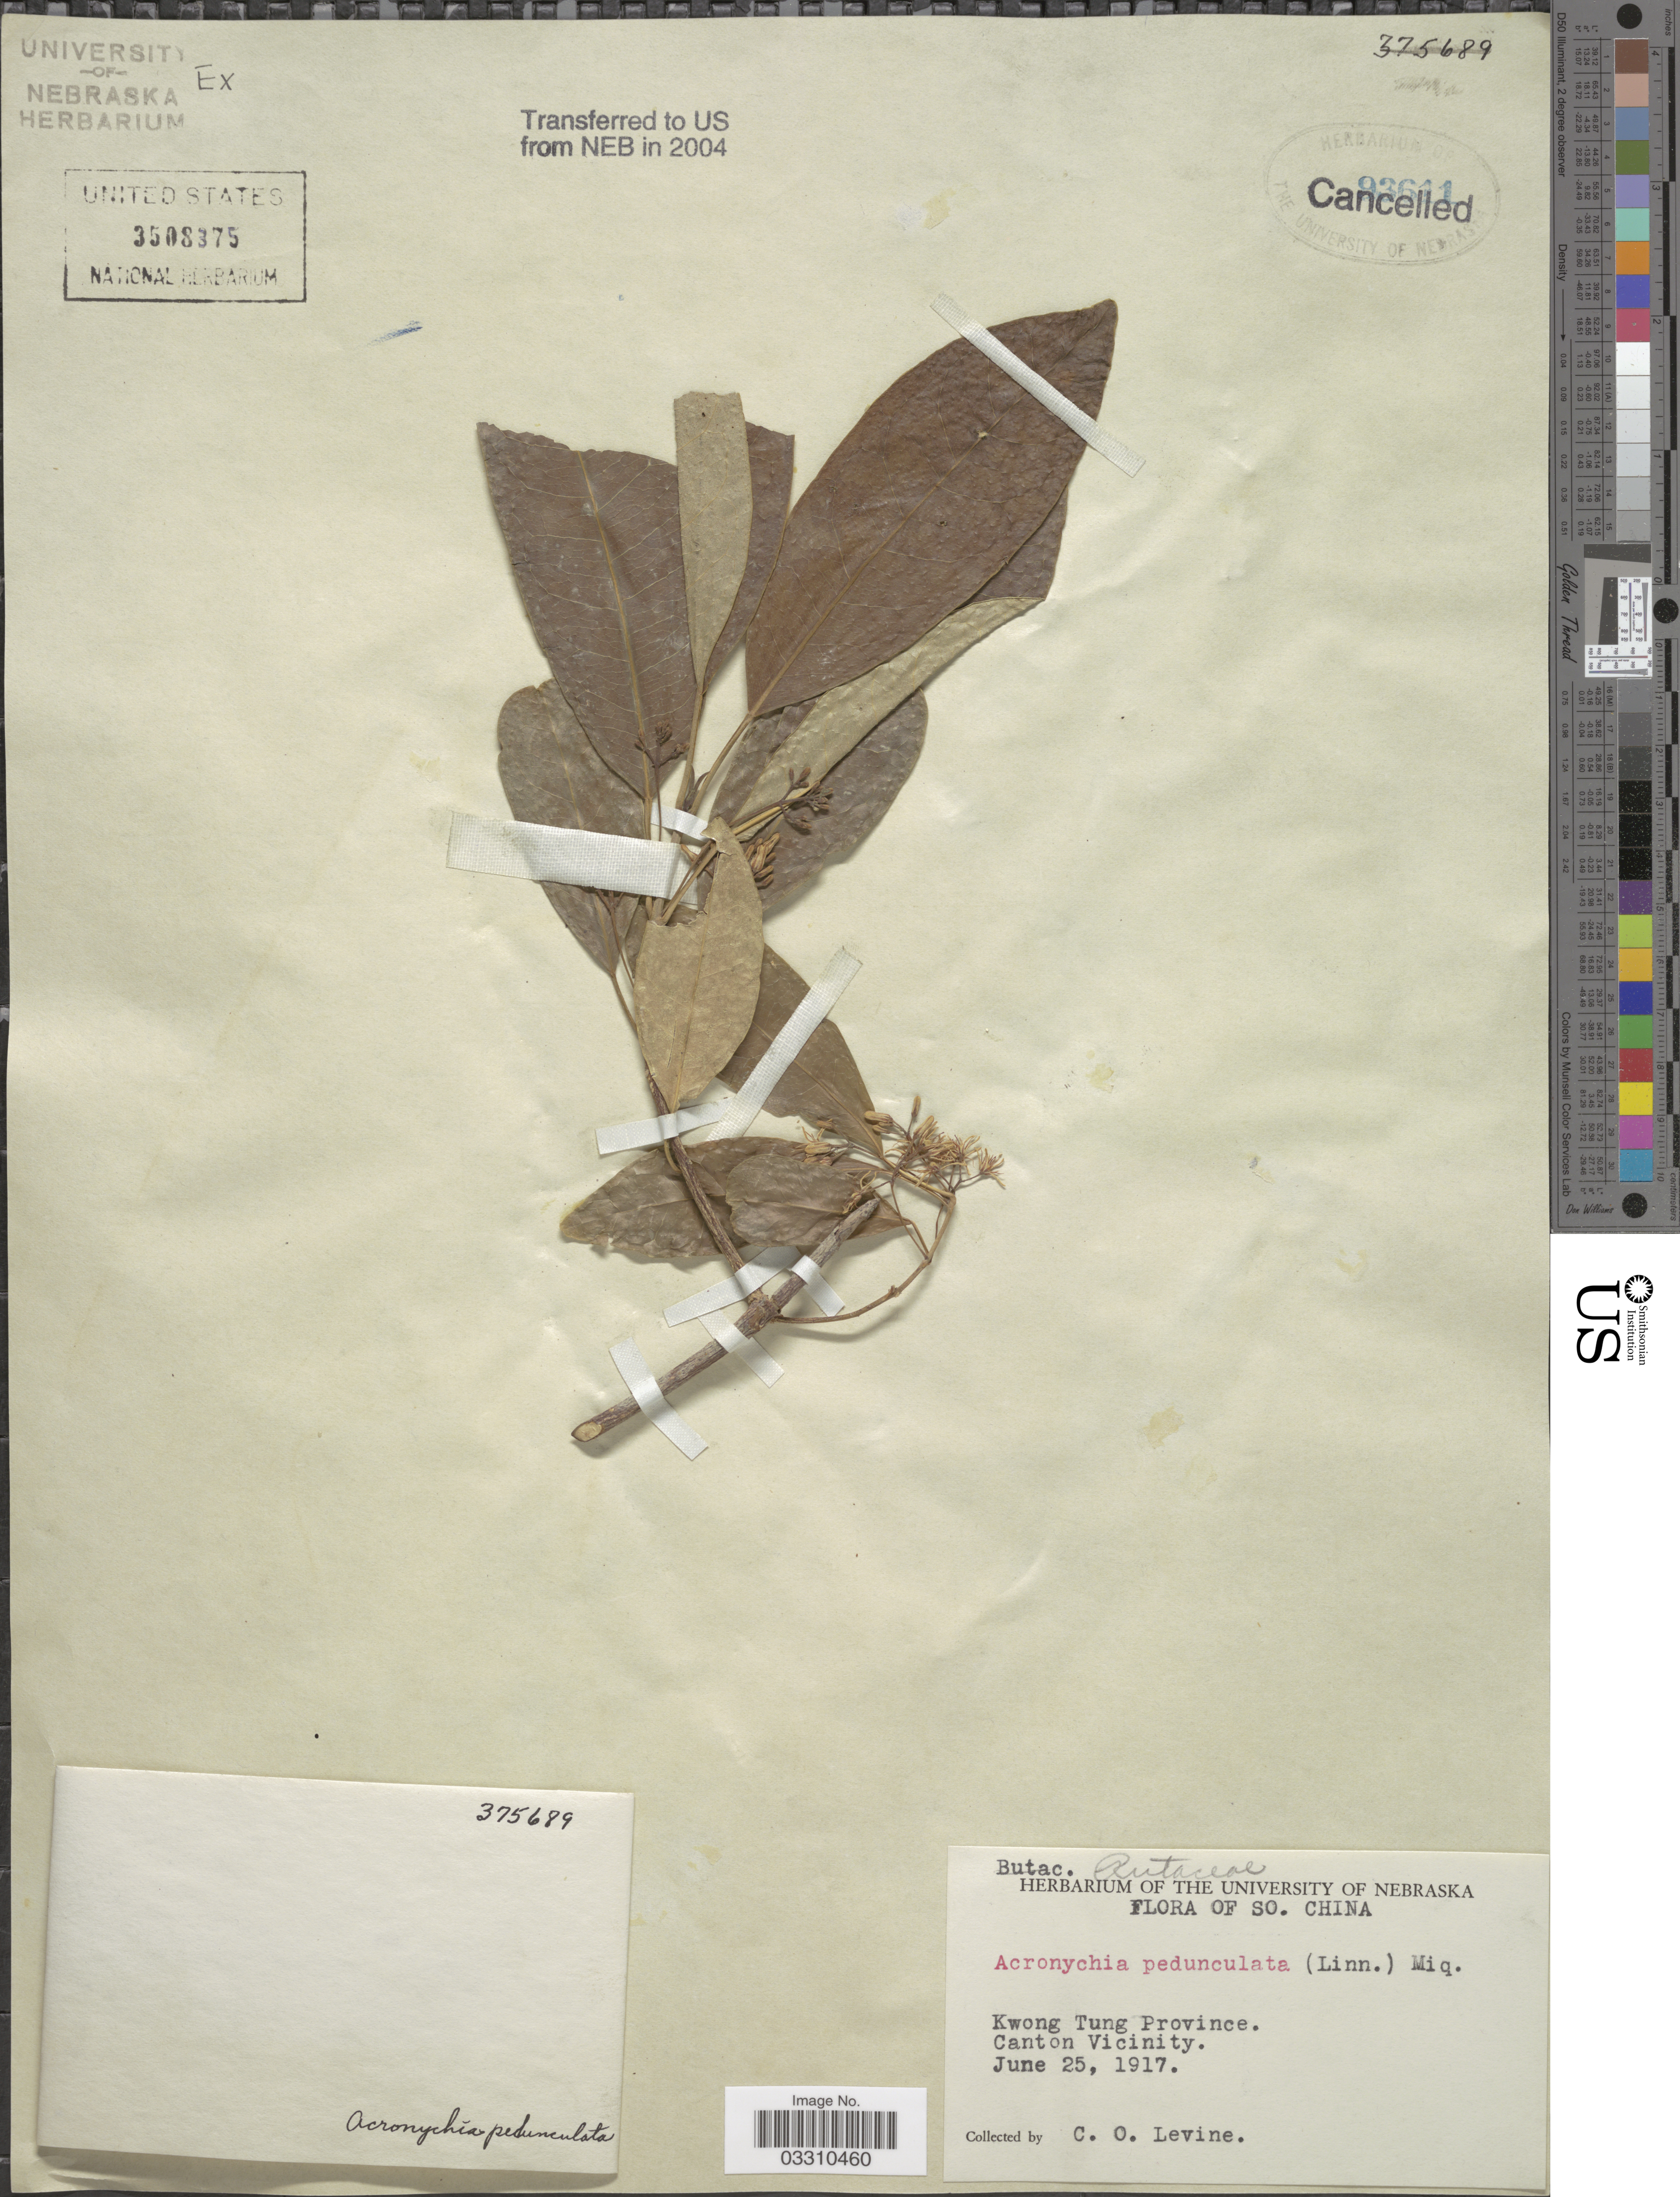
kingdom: Plantae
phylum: Tracheophyta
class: Magnoliopsida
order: Sapindales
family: Rutaceae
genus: Acronychia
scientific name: Acronychia pedunculata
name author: (L.) Miq.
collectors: C. O. Levine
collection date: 1917-06-25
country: China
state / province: Guangdong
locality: SO. China, Kwong Tung Province. Canton Vicinity.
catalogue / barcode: US 3508375